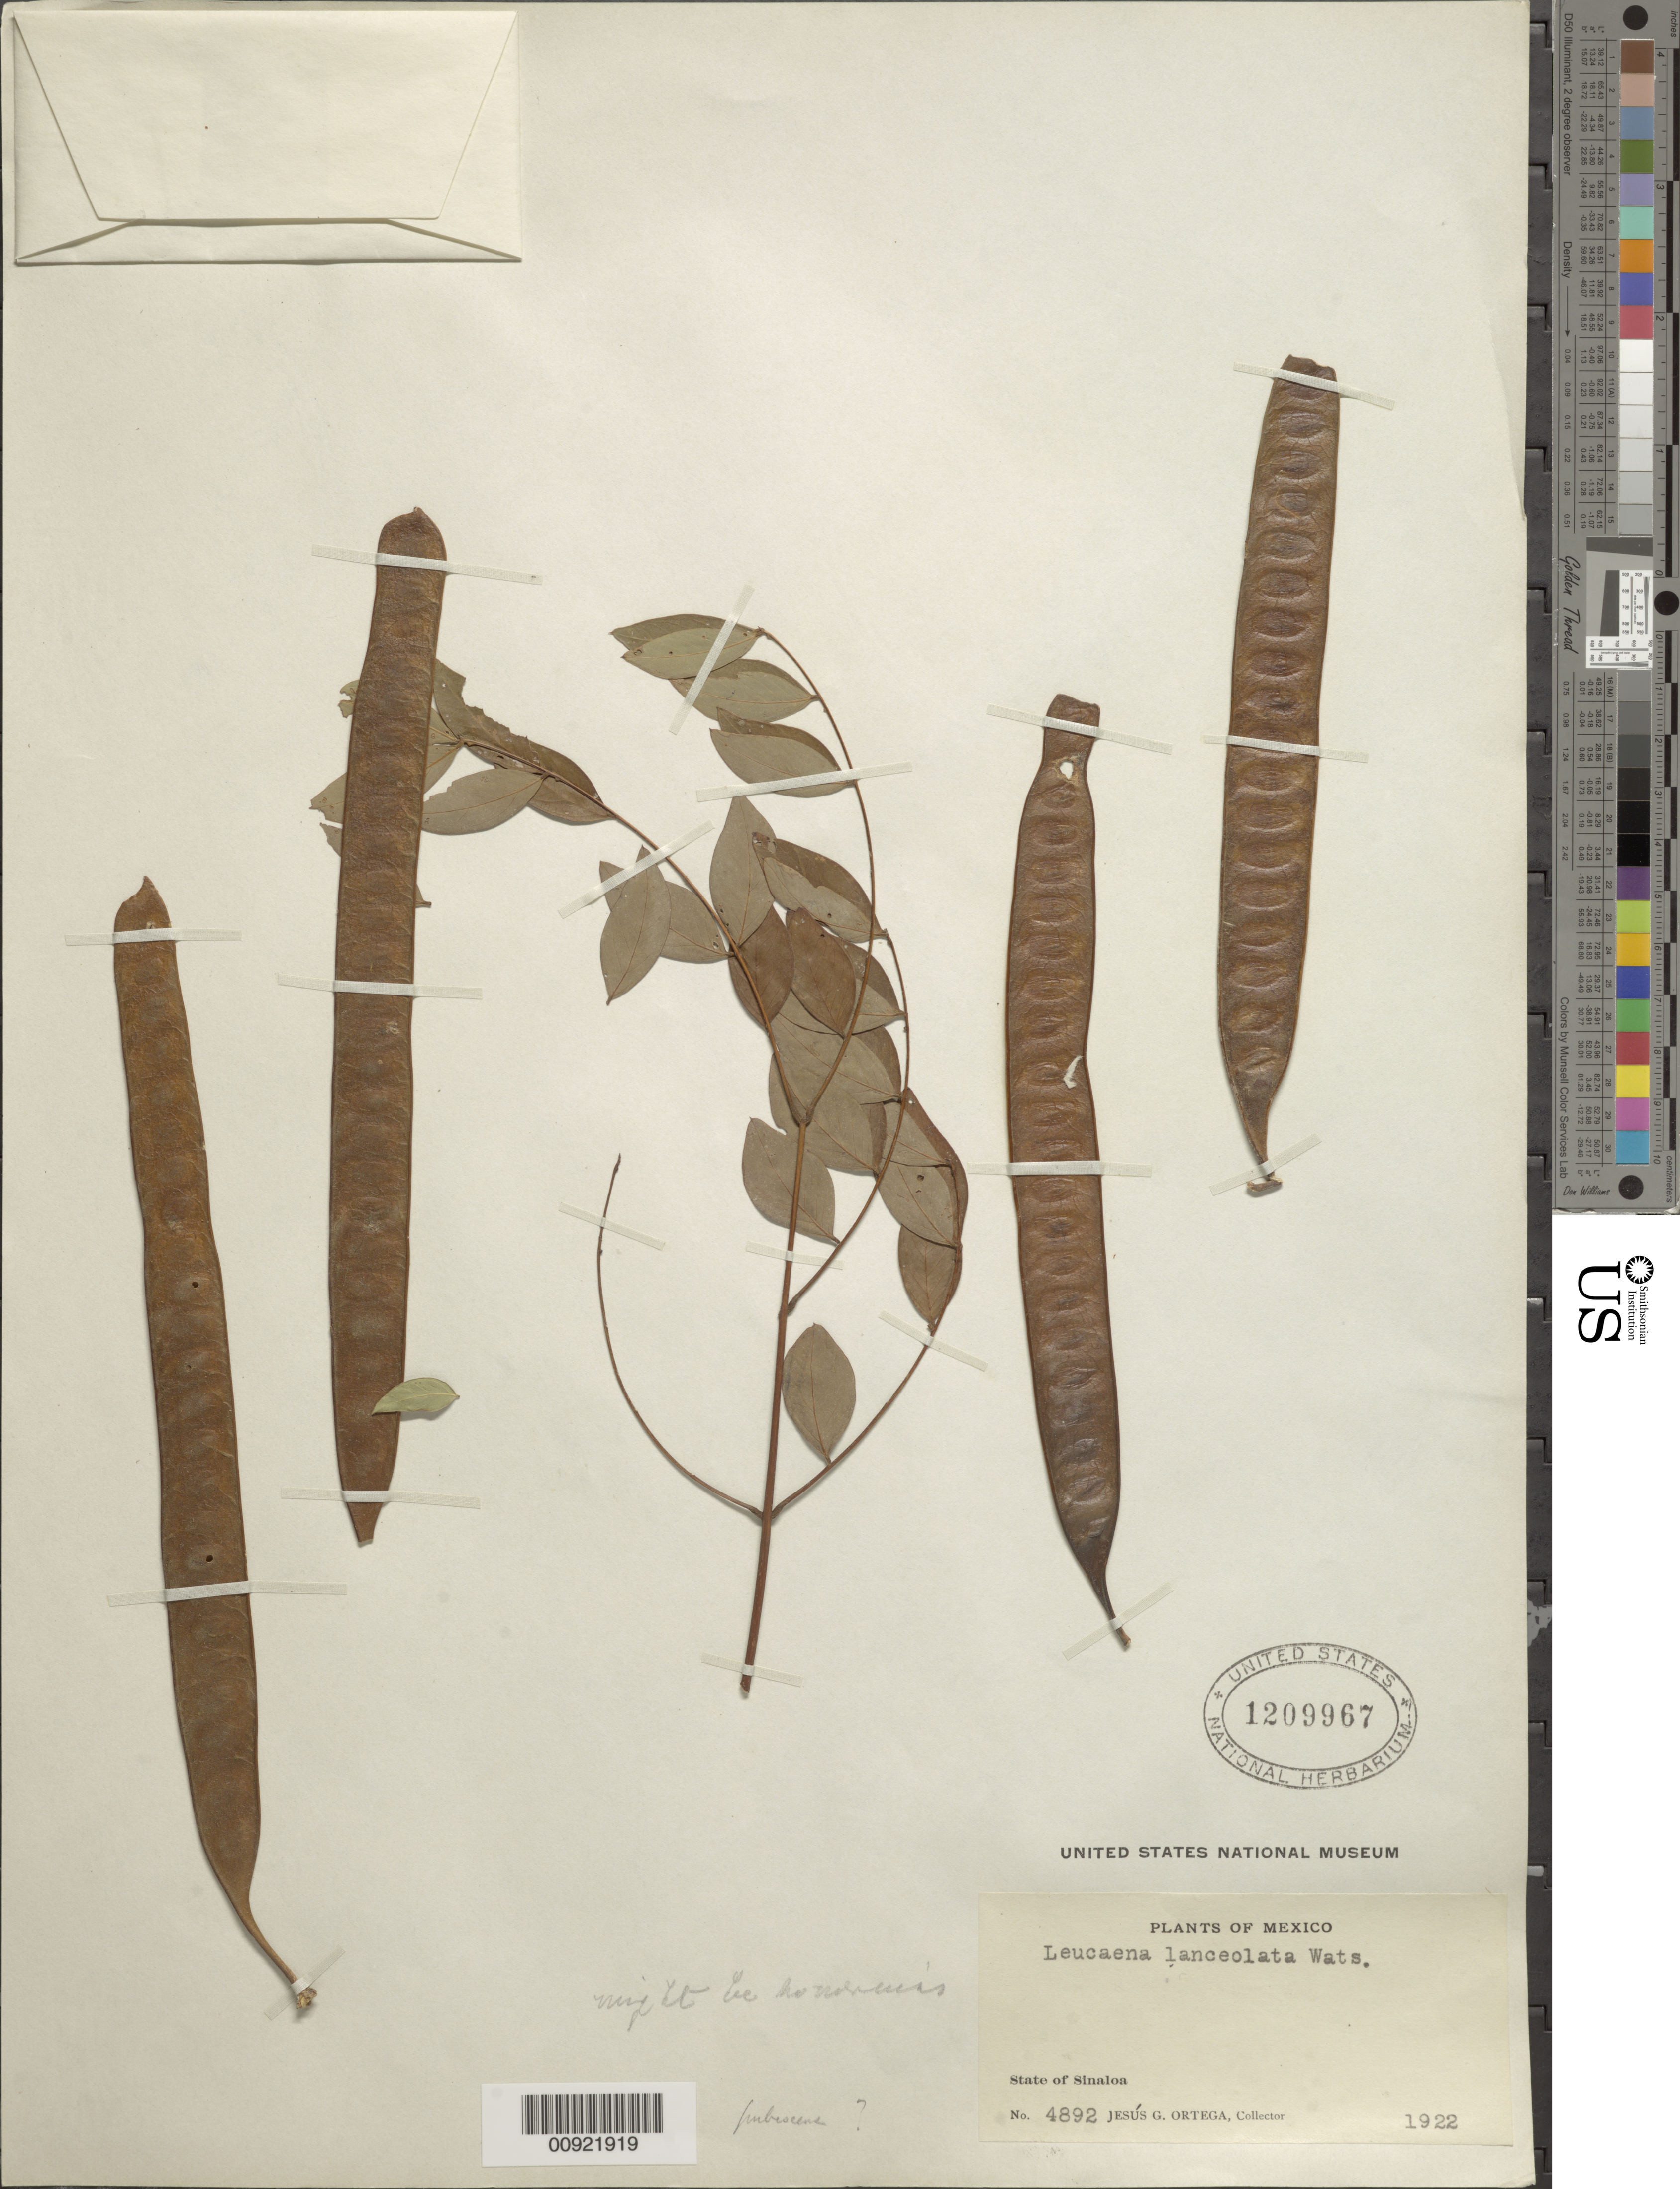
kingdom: Plantae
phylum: Tracheophyta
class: Magnoliopsida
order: Fabales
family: Fabaceae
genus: Leucaena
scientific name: Leucaena lanceolata var. lanceolata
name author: S. Watson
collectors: J. Ortega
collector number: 4892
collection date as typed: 1922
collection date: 1922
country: Mexico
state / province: Sinaloa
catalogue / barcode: US 1209967